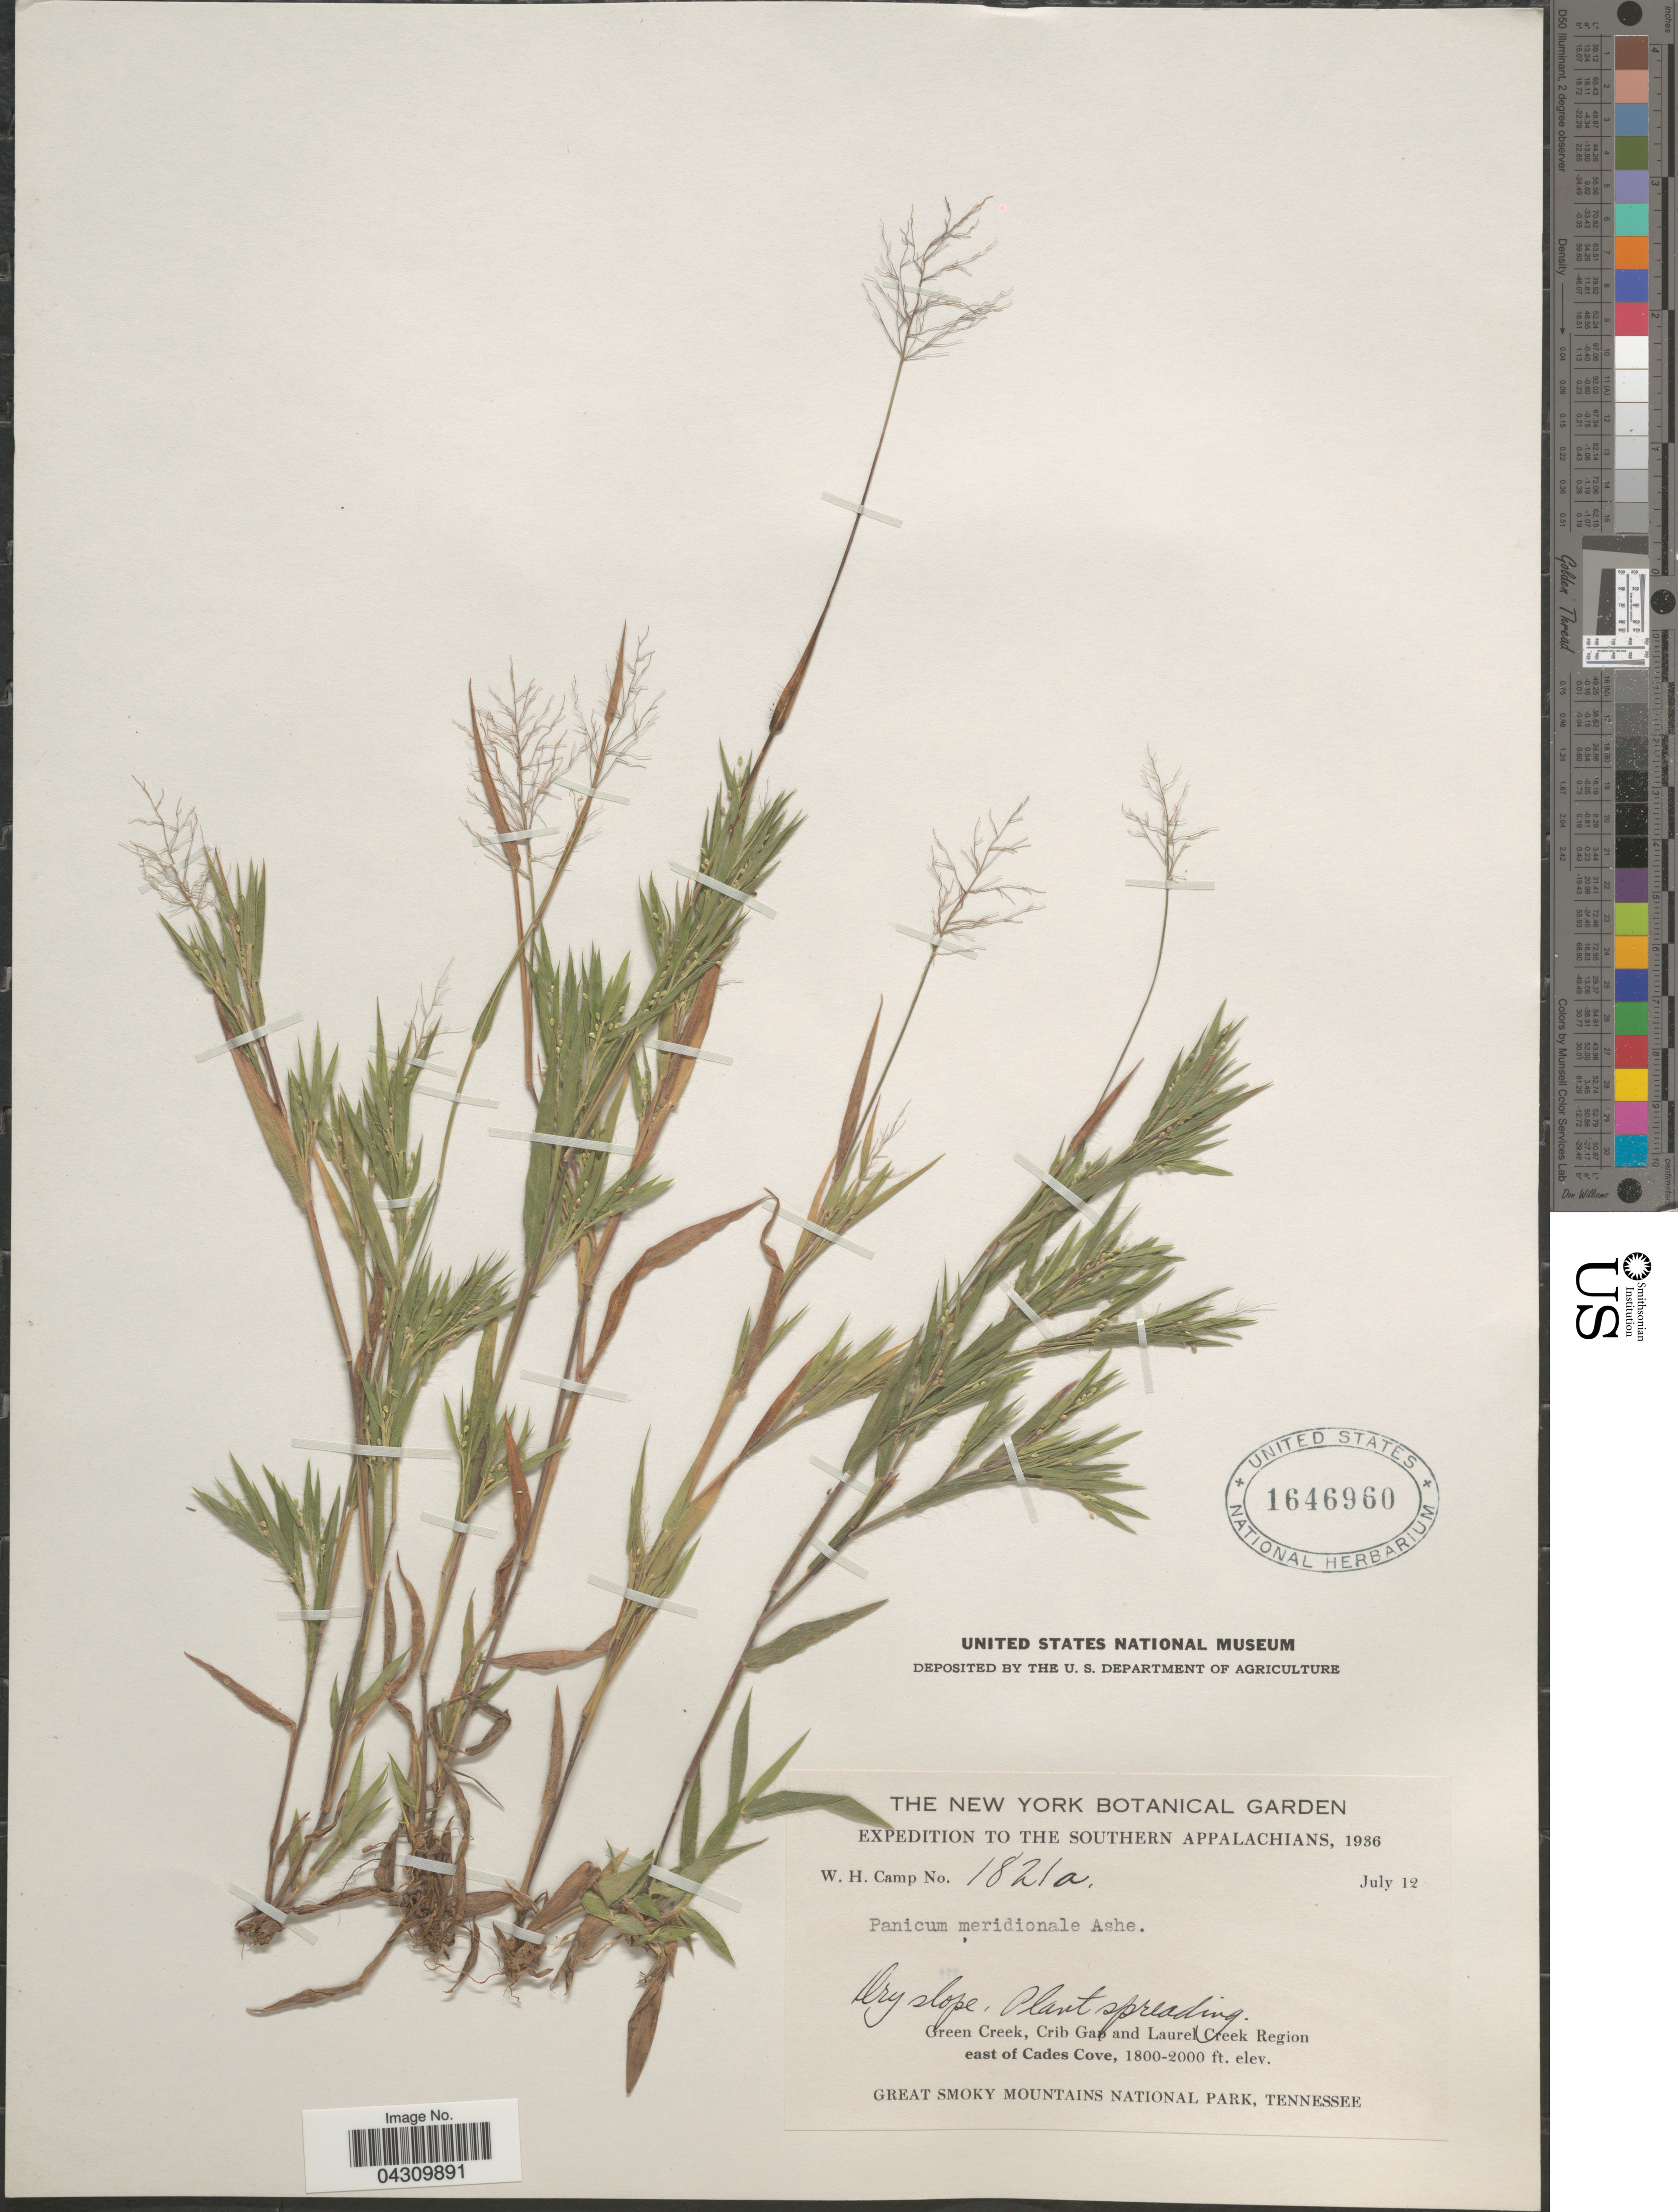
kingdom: Plantae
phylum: Tracheophyta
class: Liliopsida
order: Poales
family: Poaceae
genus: Dichanthelium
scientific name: Dichanthelium acuminatum var. acuminatum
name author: (Sw.) Gould & C.A. Clark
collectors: W. H. Camp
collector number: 1821a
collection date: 1936-07-12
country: United States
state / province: Tennessee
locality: Expedition to the Southern Appalachians, 1936. Green Creek, Crib Gap and Laurel Creek Region east of Cades Cove. Great Smoky Mountains National Park.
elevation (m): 549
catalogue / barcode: US 1646960